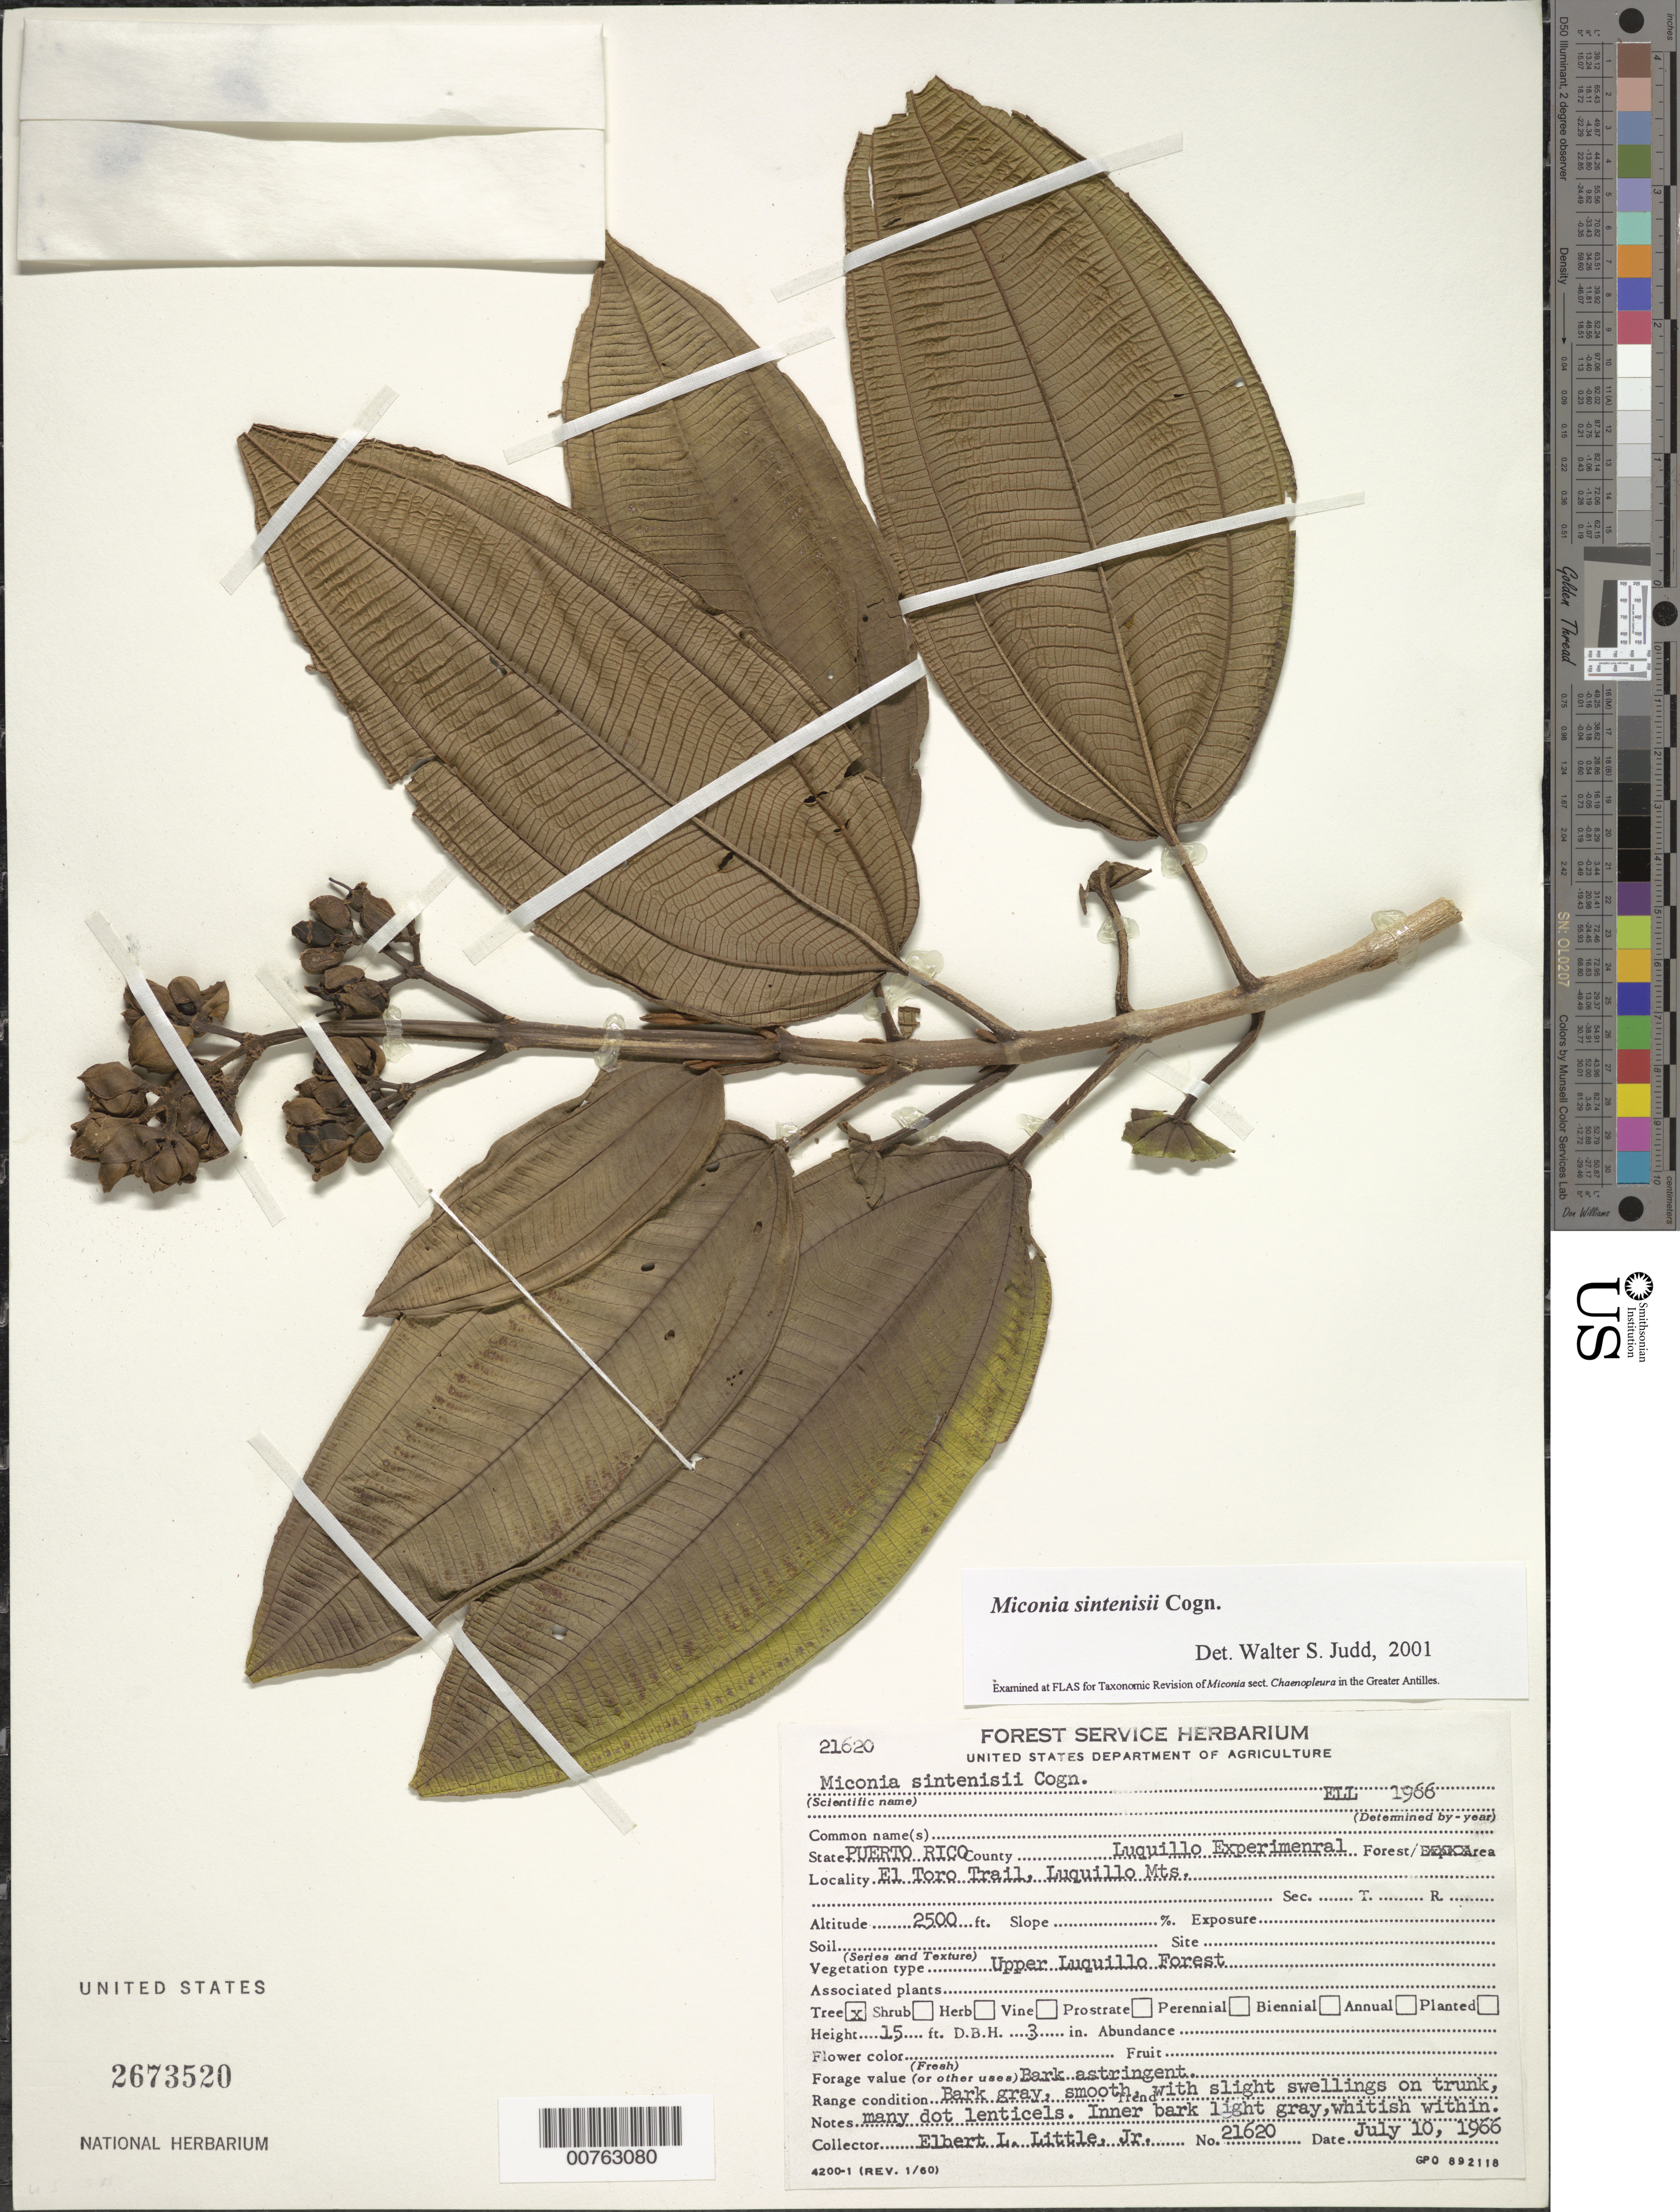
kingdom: Plantae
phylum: Tracheophyta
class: Magnoliopsida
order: Myrtales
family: Melastomataceae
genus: Miconia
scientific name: Miconia sintenisii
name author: Cogn.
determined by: Judd, Walter S.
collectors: E. L. Little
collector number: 21620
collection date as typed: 10 Jul 1966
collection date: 1966-07-10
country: Puerto Rico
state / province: Luquillo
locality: Luquillo Experimental Forest. El Toro trail, Luquillo Mts.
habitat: Upper Luquillo Forest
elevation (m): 762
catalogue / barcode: US 2673520